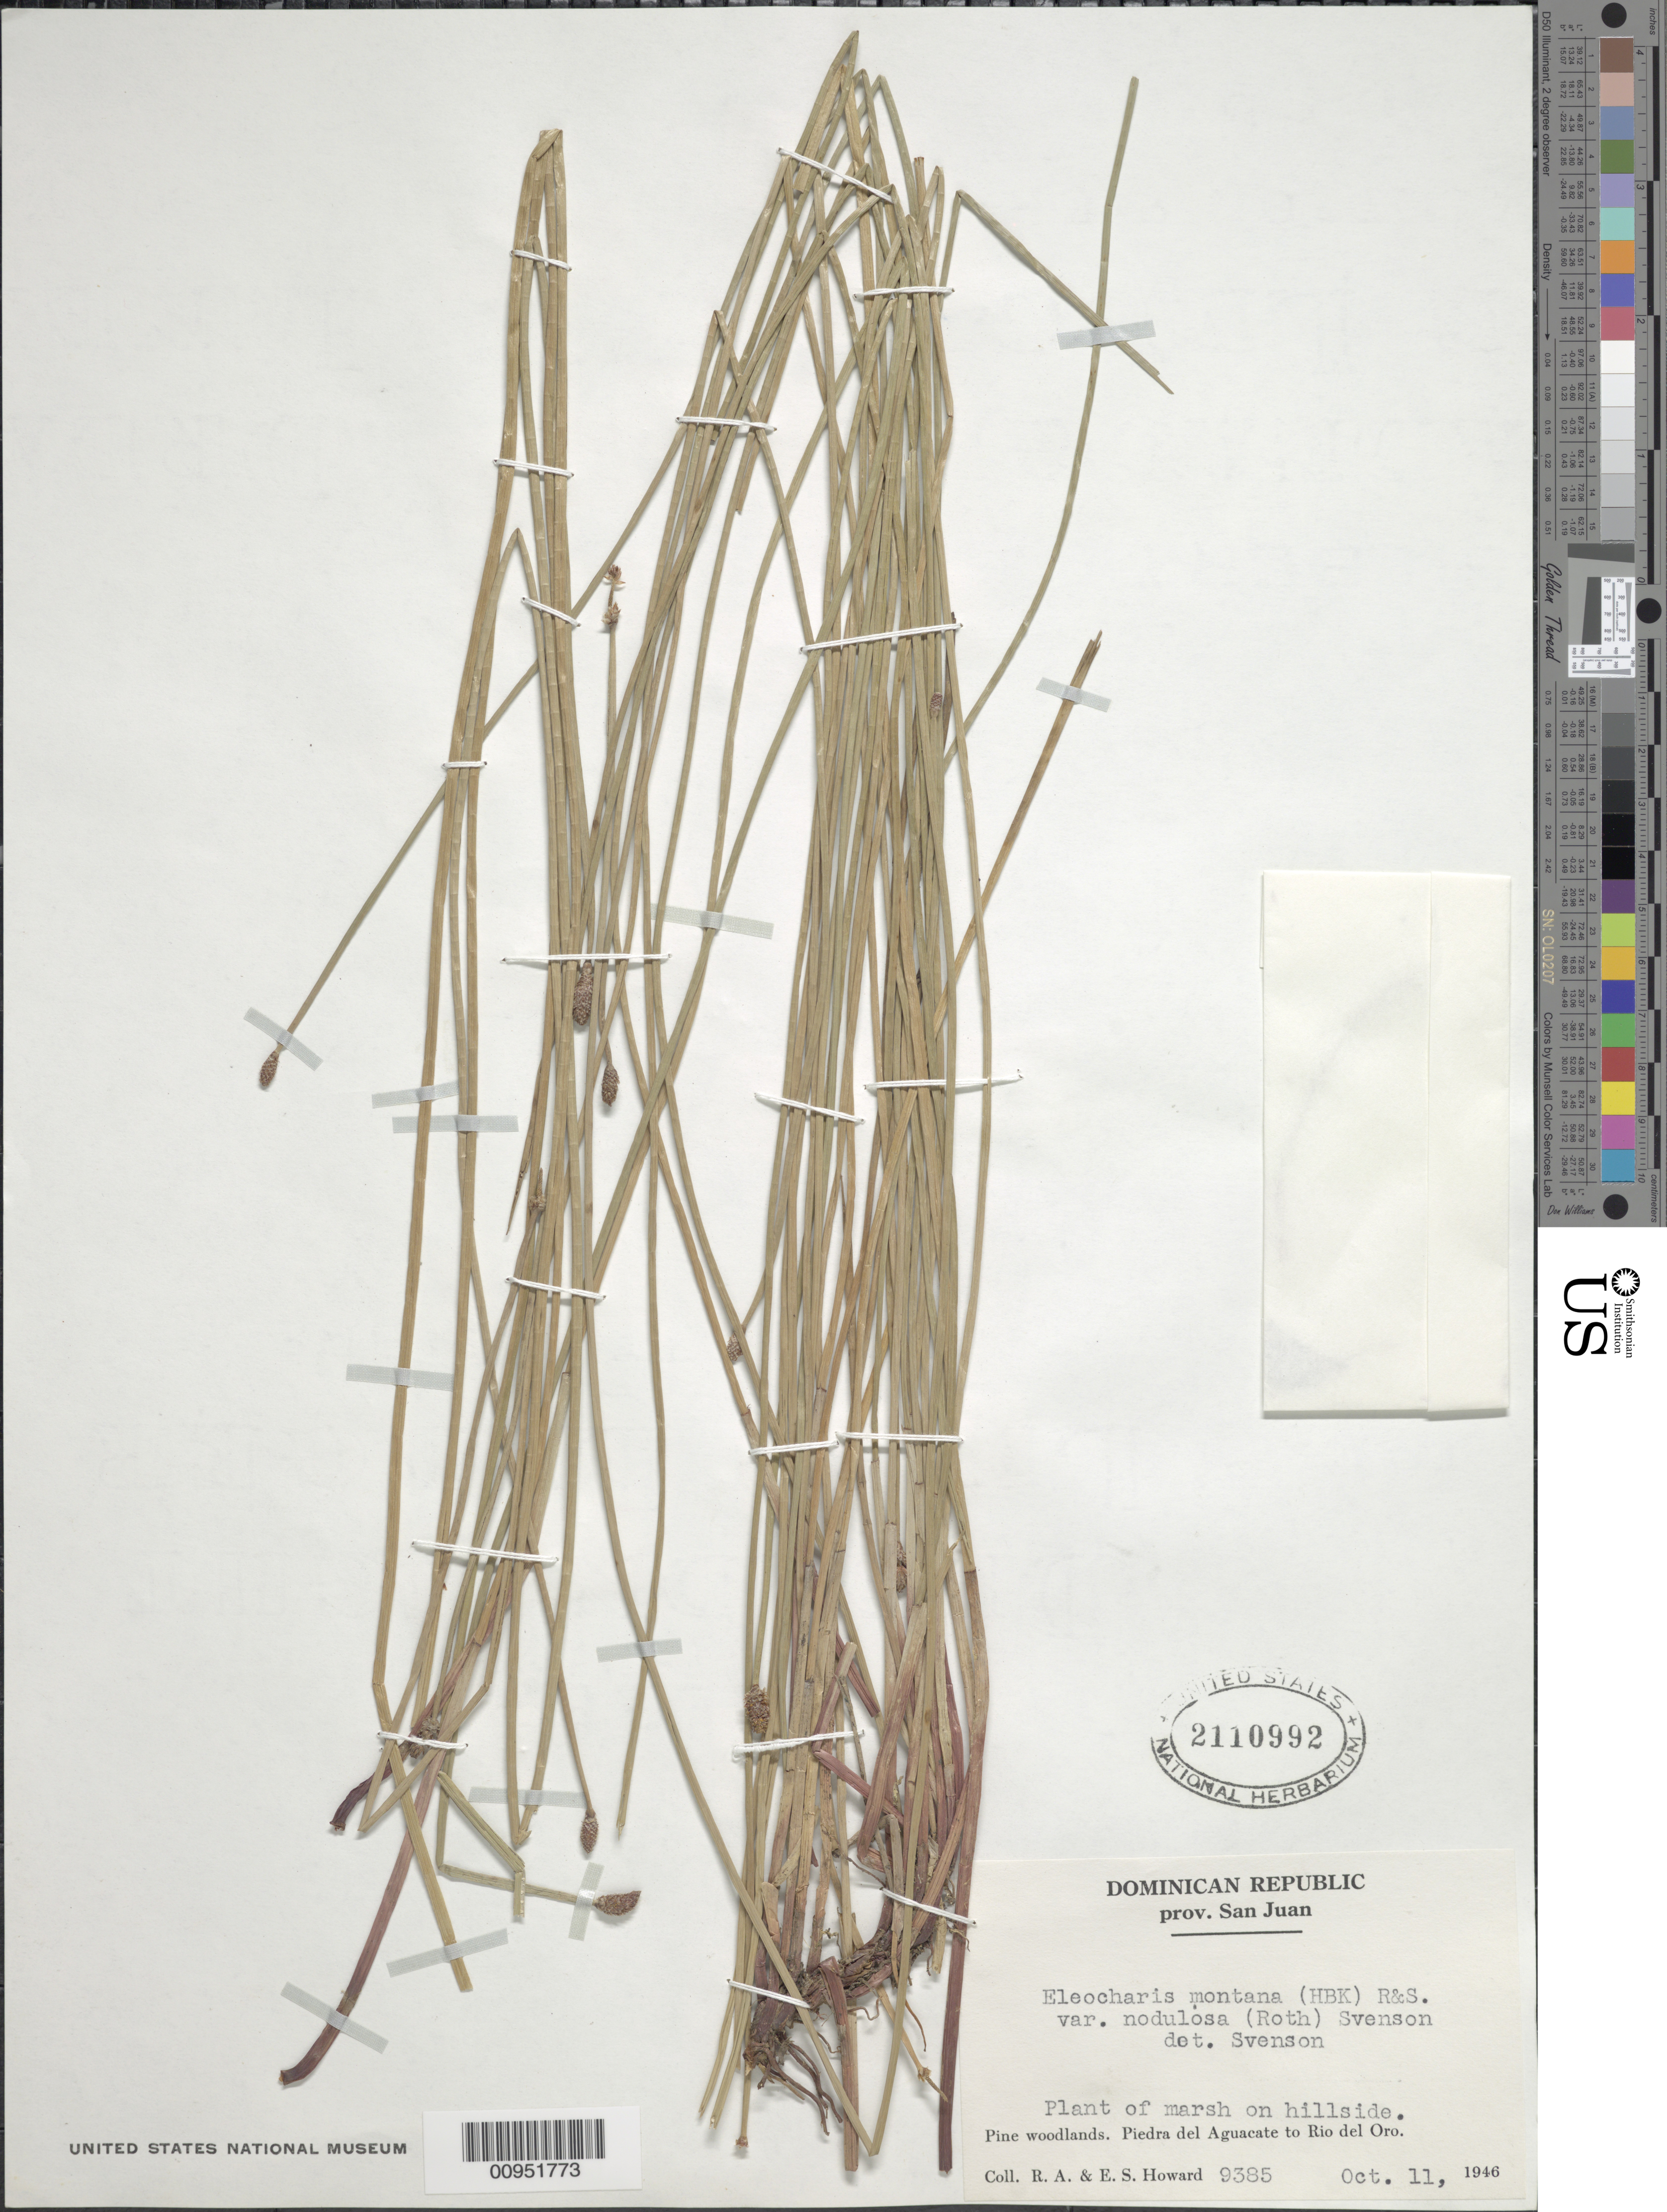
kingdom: Plantae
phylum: Tracheophyta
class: Liliopsida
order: Poales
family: Cyperaceae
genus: Eleocharis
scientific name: Eleocharis montana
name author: (Kunth) Roem. & Schult.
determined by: Svenson, --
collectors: R. A. Howard & E. S. Howard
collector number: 9385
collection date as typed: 11 Oct 1946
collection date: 1946-10-11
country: Dominican Republic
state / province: San Juan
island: Hispaniola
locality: Woodlands, Piedra del Aguacate to Rio del Oro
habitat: Marsh on hillside of pine woodlands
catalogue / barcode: US 2110992